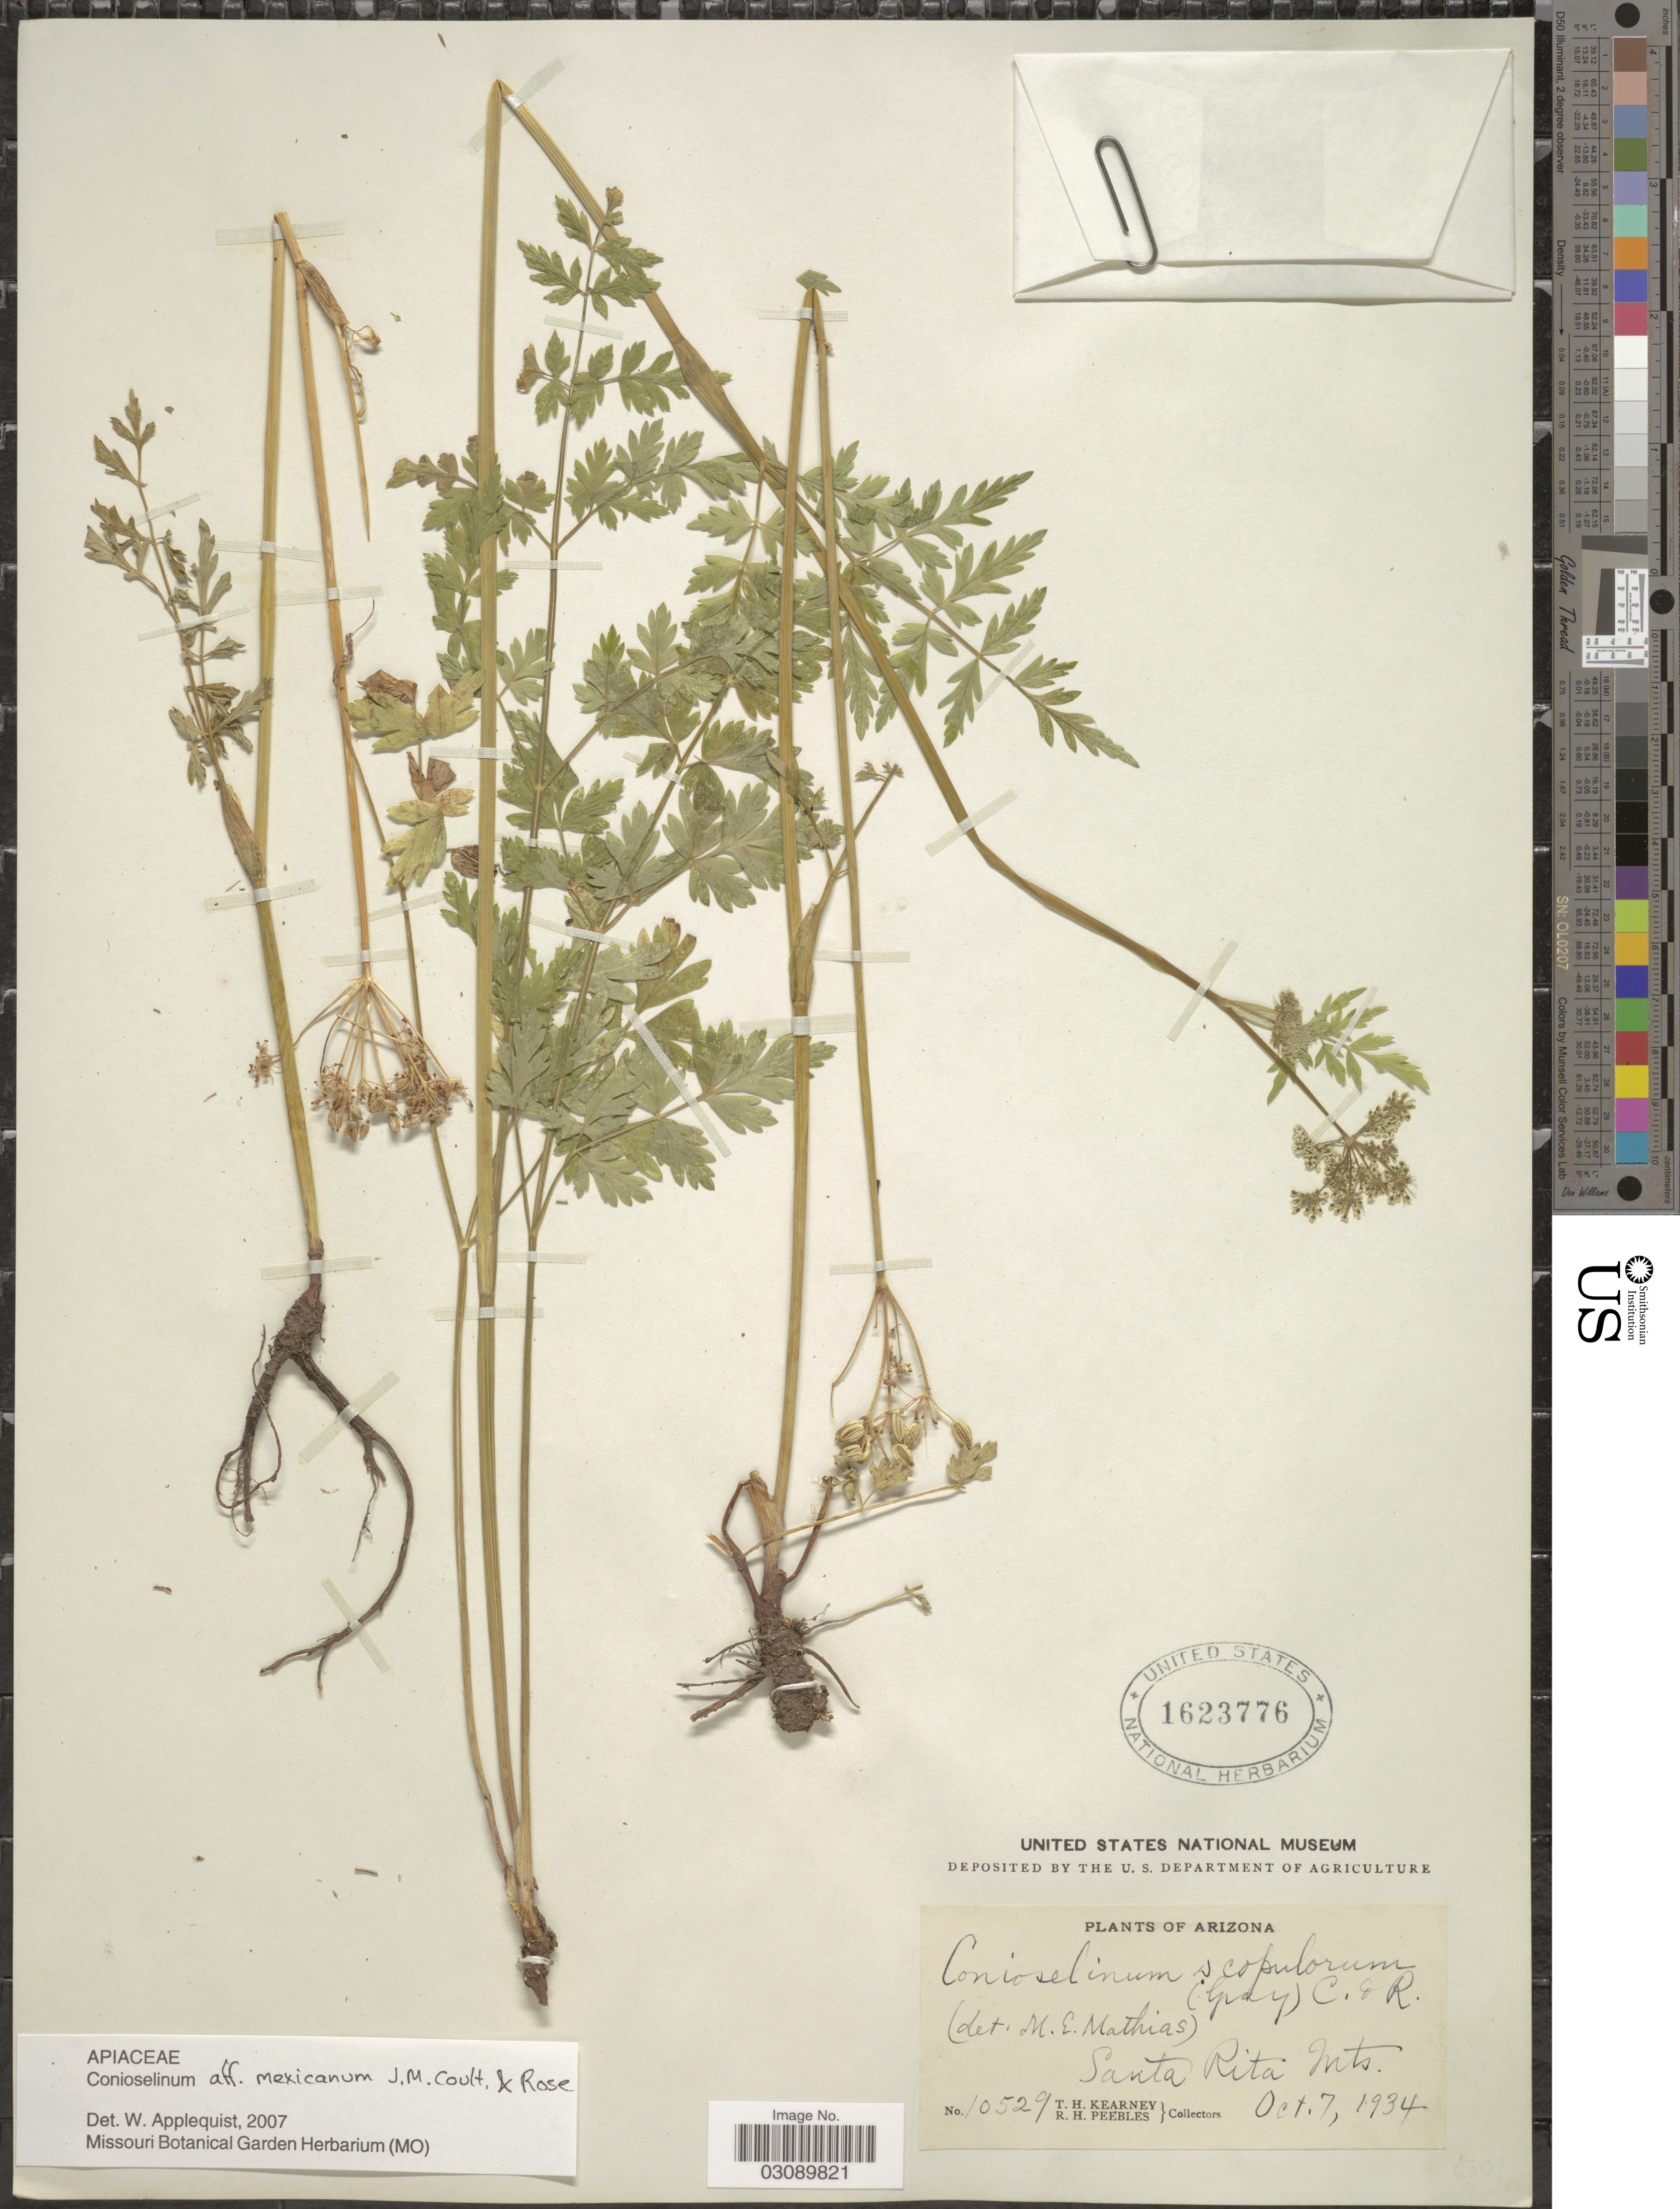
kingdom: Plantae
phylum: Tracheophyta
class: Magnoliopsida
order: Apiales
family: Apiaceae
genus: Conioselinum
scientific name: Conioselinum mexicanum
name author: J.M. Coult. & Rose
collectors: T. H. Kearney & R. H. Peebles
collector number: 10529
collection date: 1934-10-07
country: United States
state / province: Arizona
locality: Santa Rita Mts.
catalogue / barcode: US 1623776